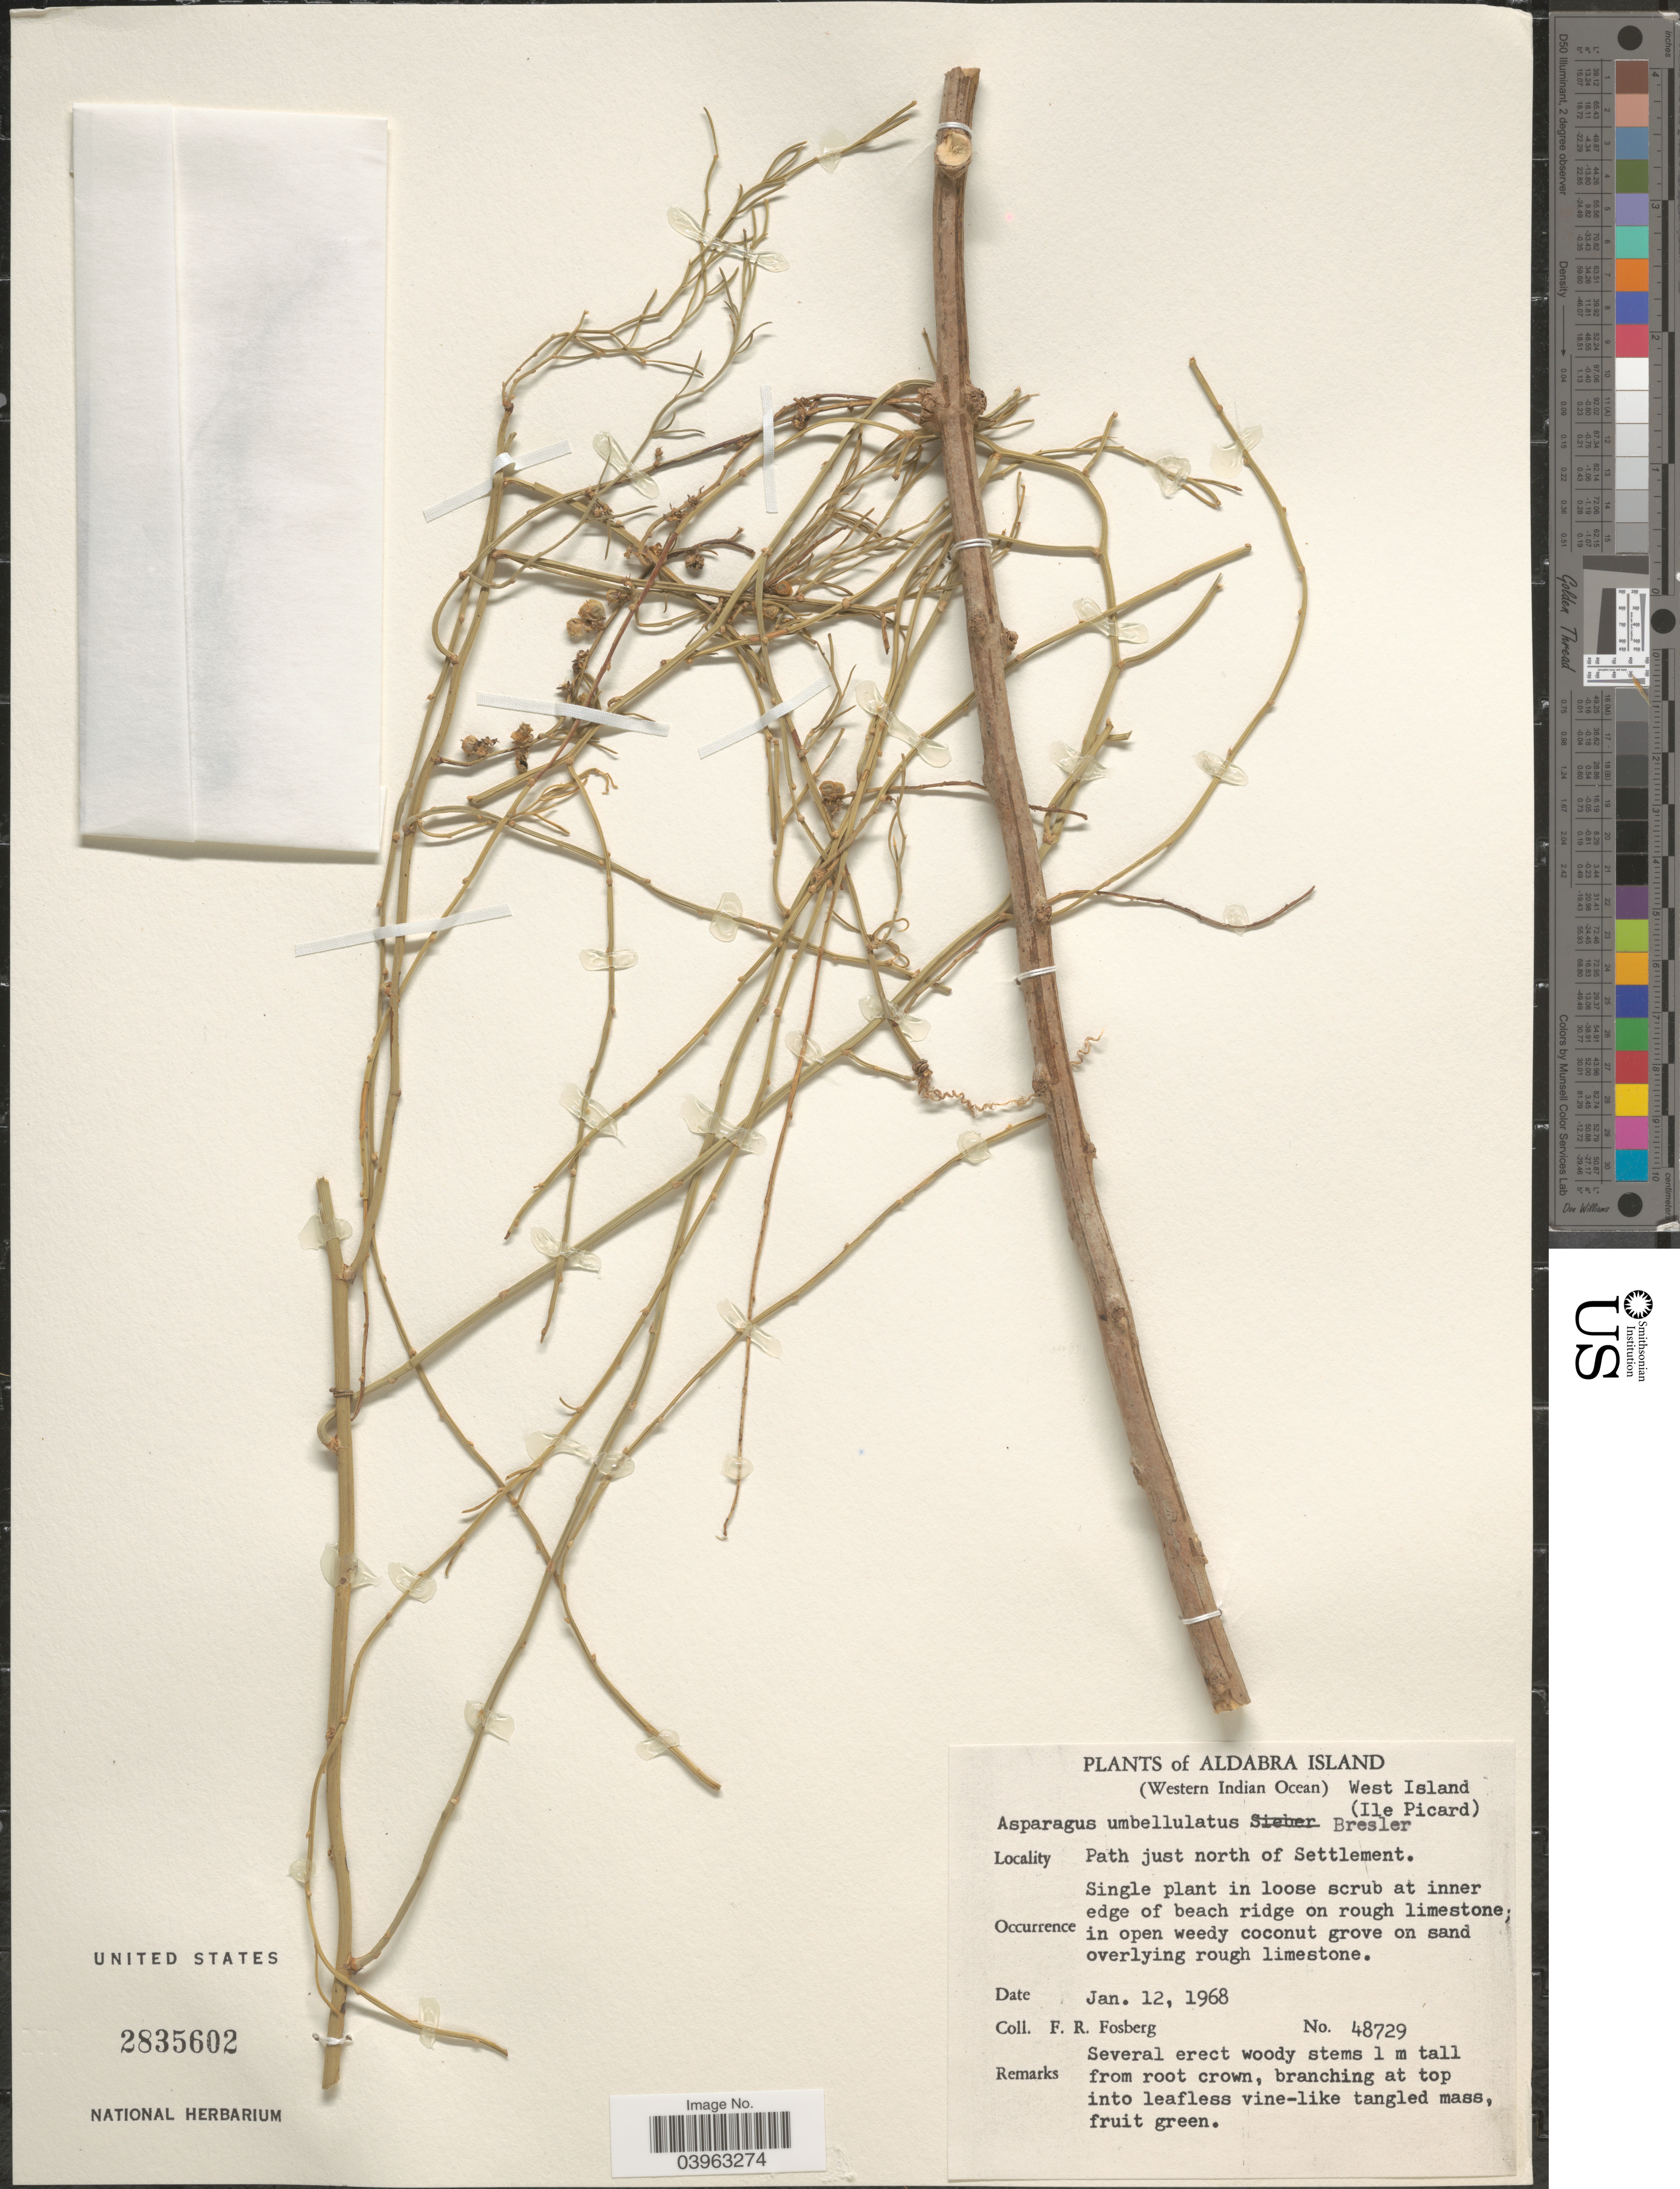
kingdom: Plantae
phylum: Tracheophyta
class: Liliopsida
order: Asparagales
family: Asparagaceae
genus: Asparagus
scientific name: Asparagus umbellatus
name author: Link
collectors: F. R. Fosberg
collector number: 48729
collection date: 1968-01-12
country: Seychelles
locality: Aldabra Island (Western Indian Ocean). West Island (Ile Picard). Path just north of Settlement.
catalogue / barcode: US 2835602